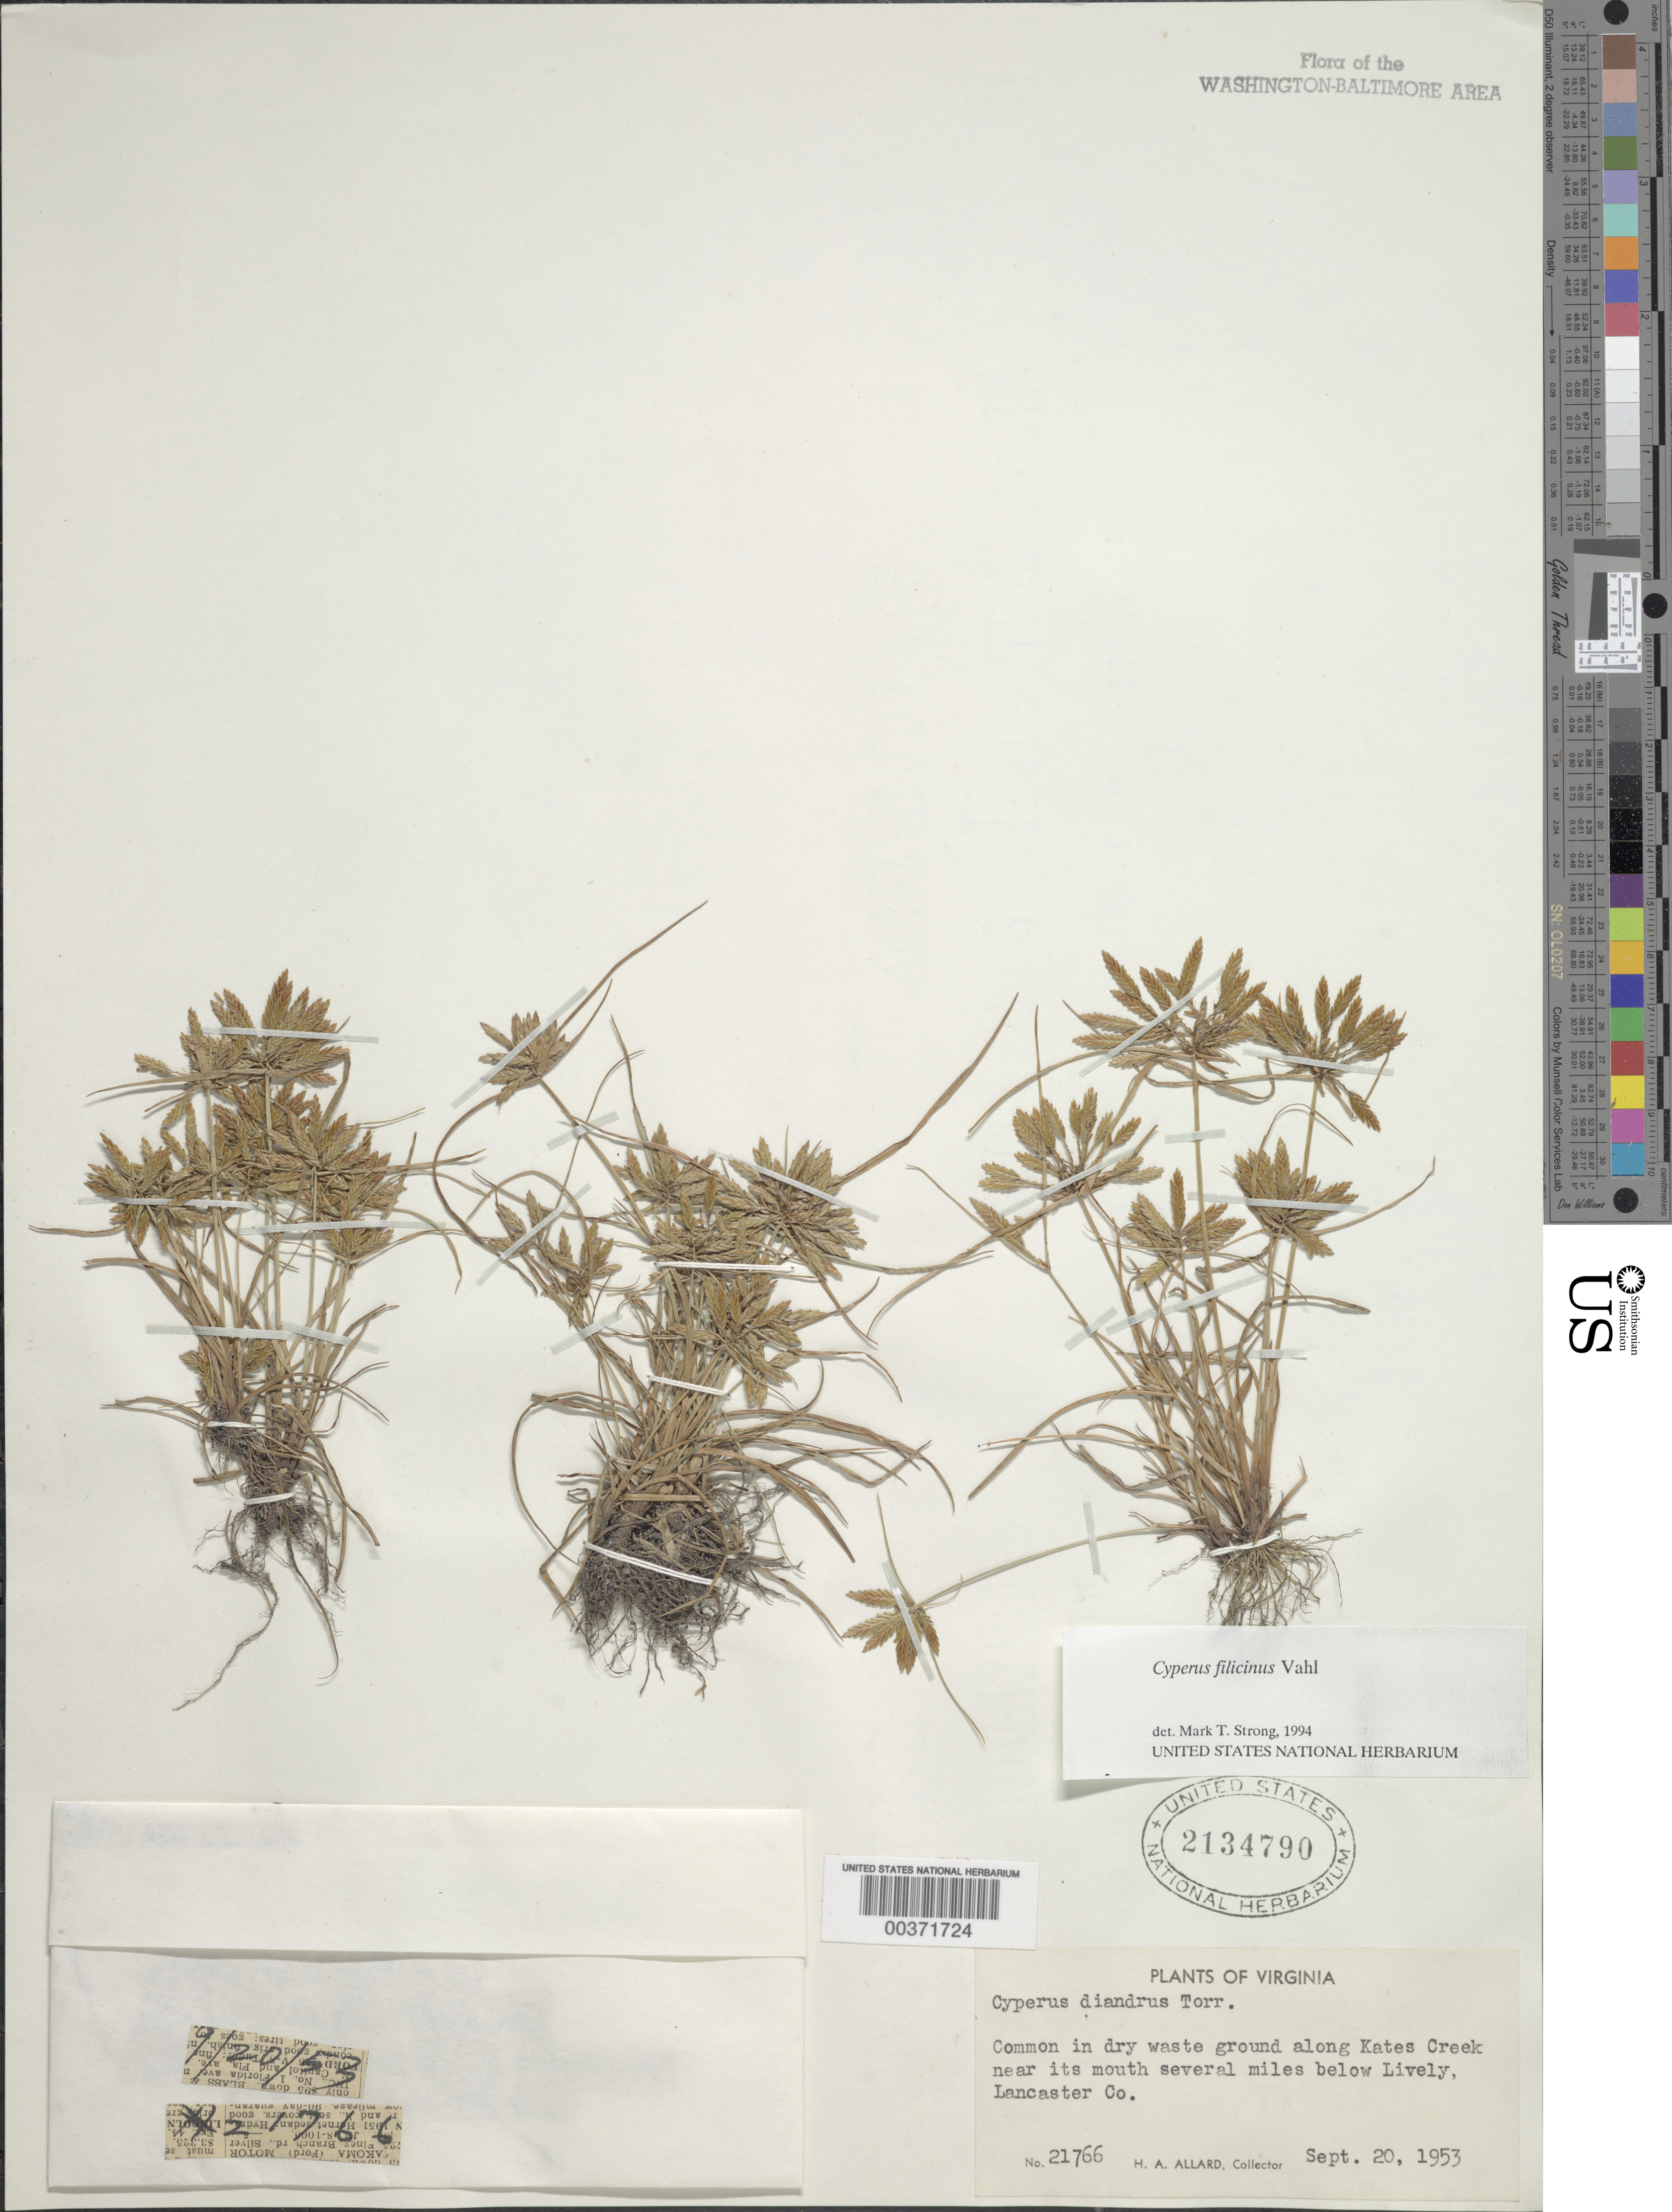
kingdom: Plantae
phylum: Tracheophyta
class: Liliopsida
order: Poales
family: Cyperaceae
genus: Cyperus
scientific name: Cyperus filicinus Vahl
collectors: H. A. Allard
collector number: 21766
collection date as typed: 20 Sep 1953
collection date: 1953-09-20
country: United States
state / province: Virginia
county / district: Lancaster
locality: Kates Creek below Lively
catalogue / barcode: US 2134790